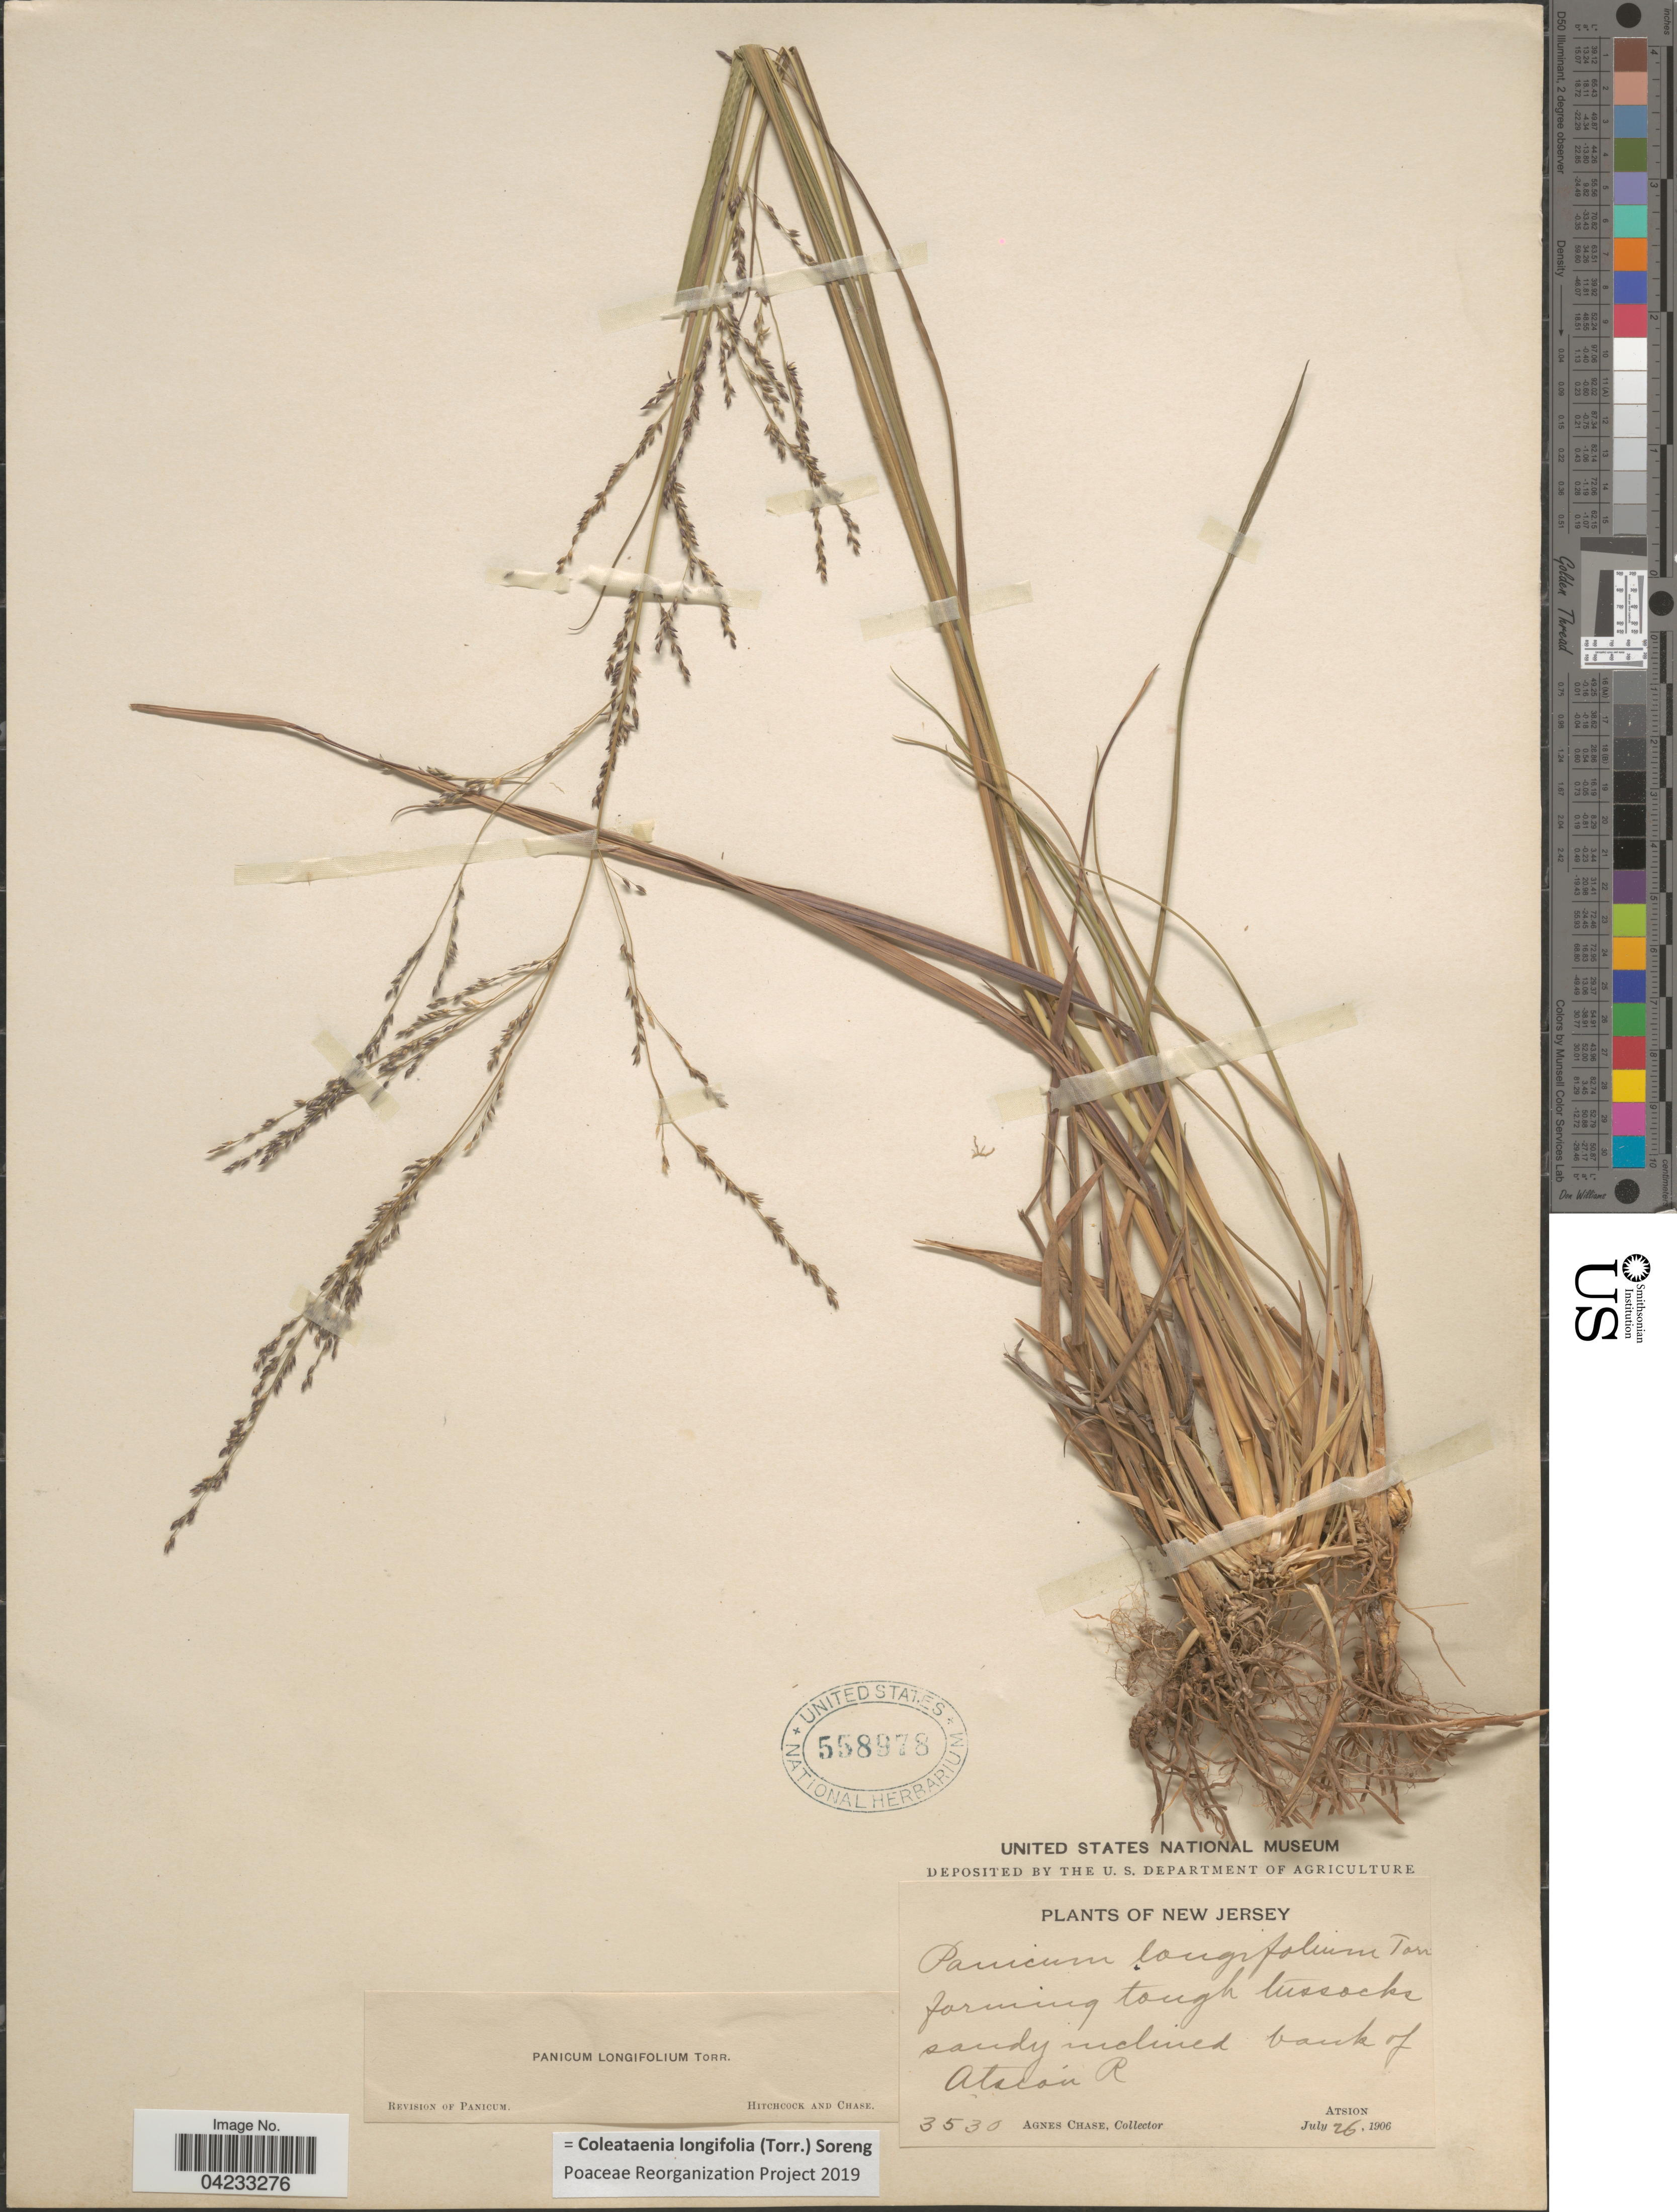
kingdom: Plantae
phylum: Tracheophyta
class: Liliopsida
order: Poales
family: Poaceae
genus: Coleataenia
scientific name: Coleataenia longifolia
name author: (Torr.) Soreng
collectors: A. Chase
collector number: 3530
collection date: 1906-07-26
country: United States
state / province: New Jersey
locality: Forming tough tussocks sandy inclined bank of Atsion R. Atsion.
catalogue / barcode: US 558978